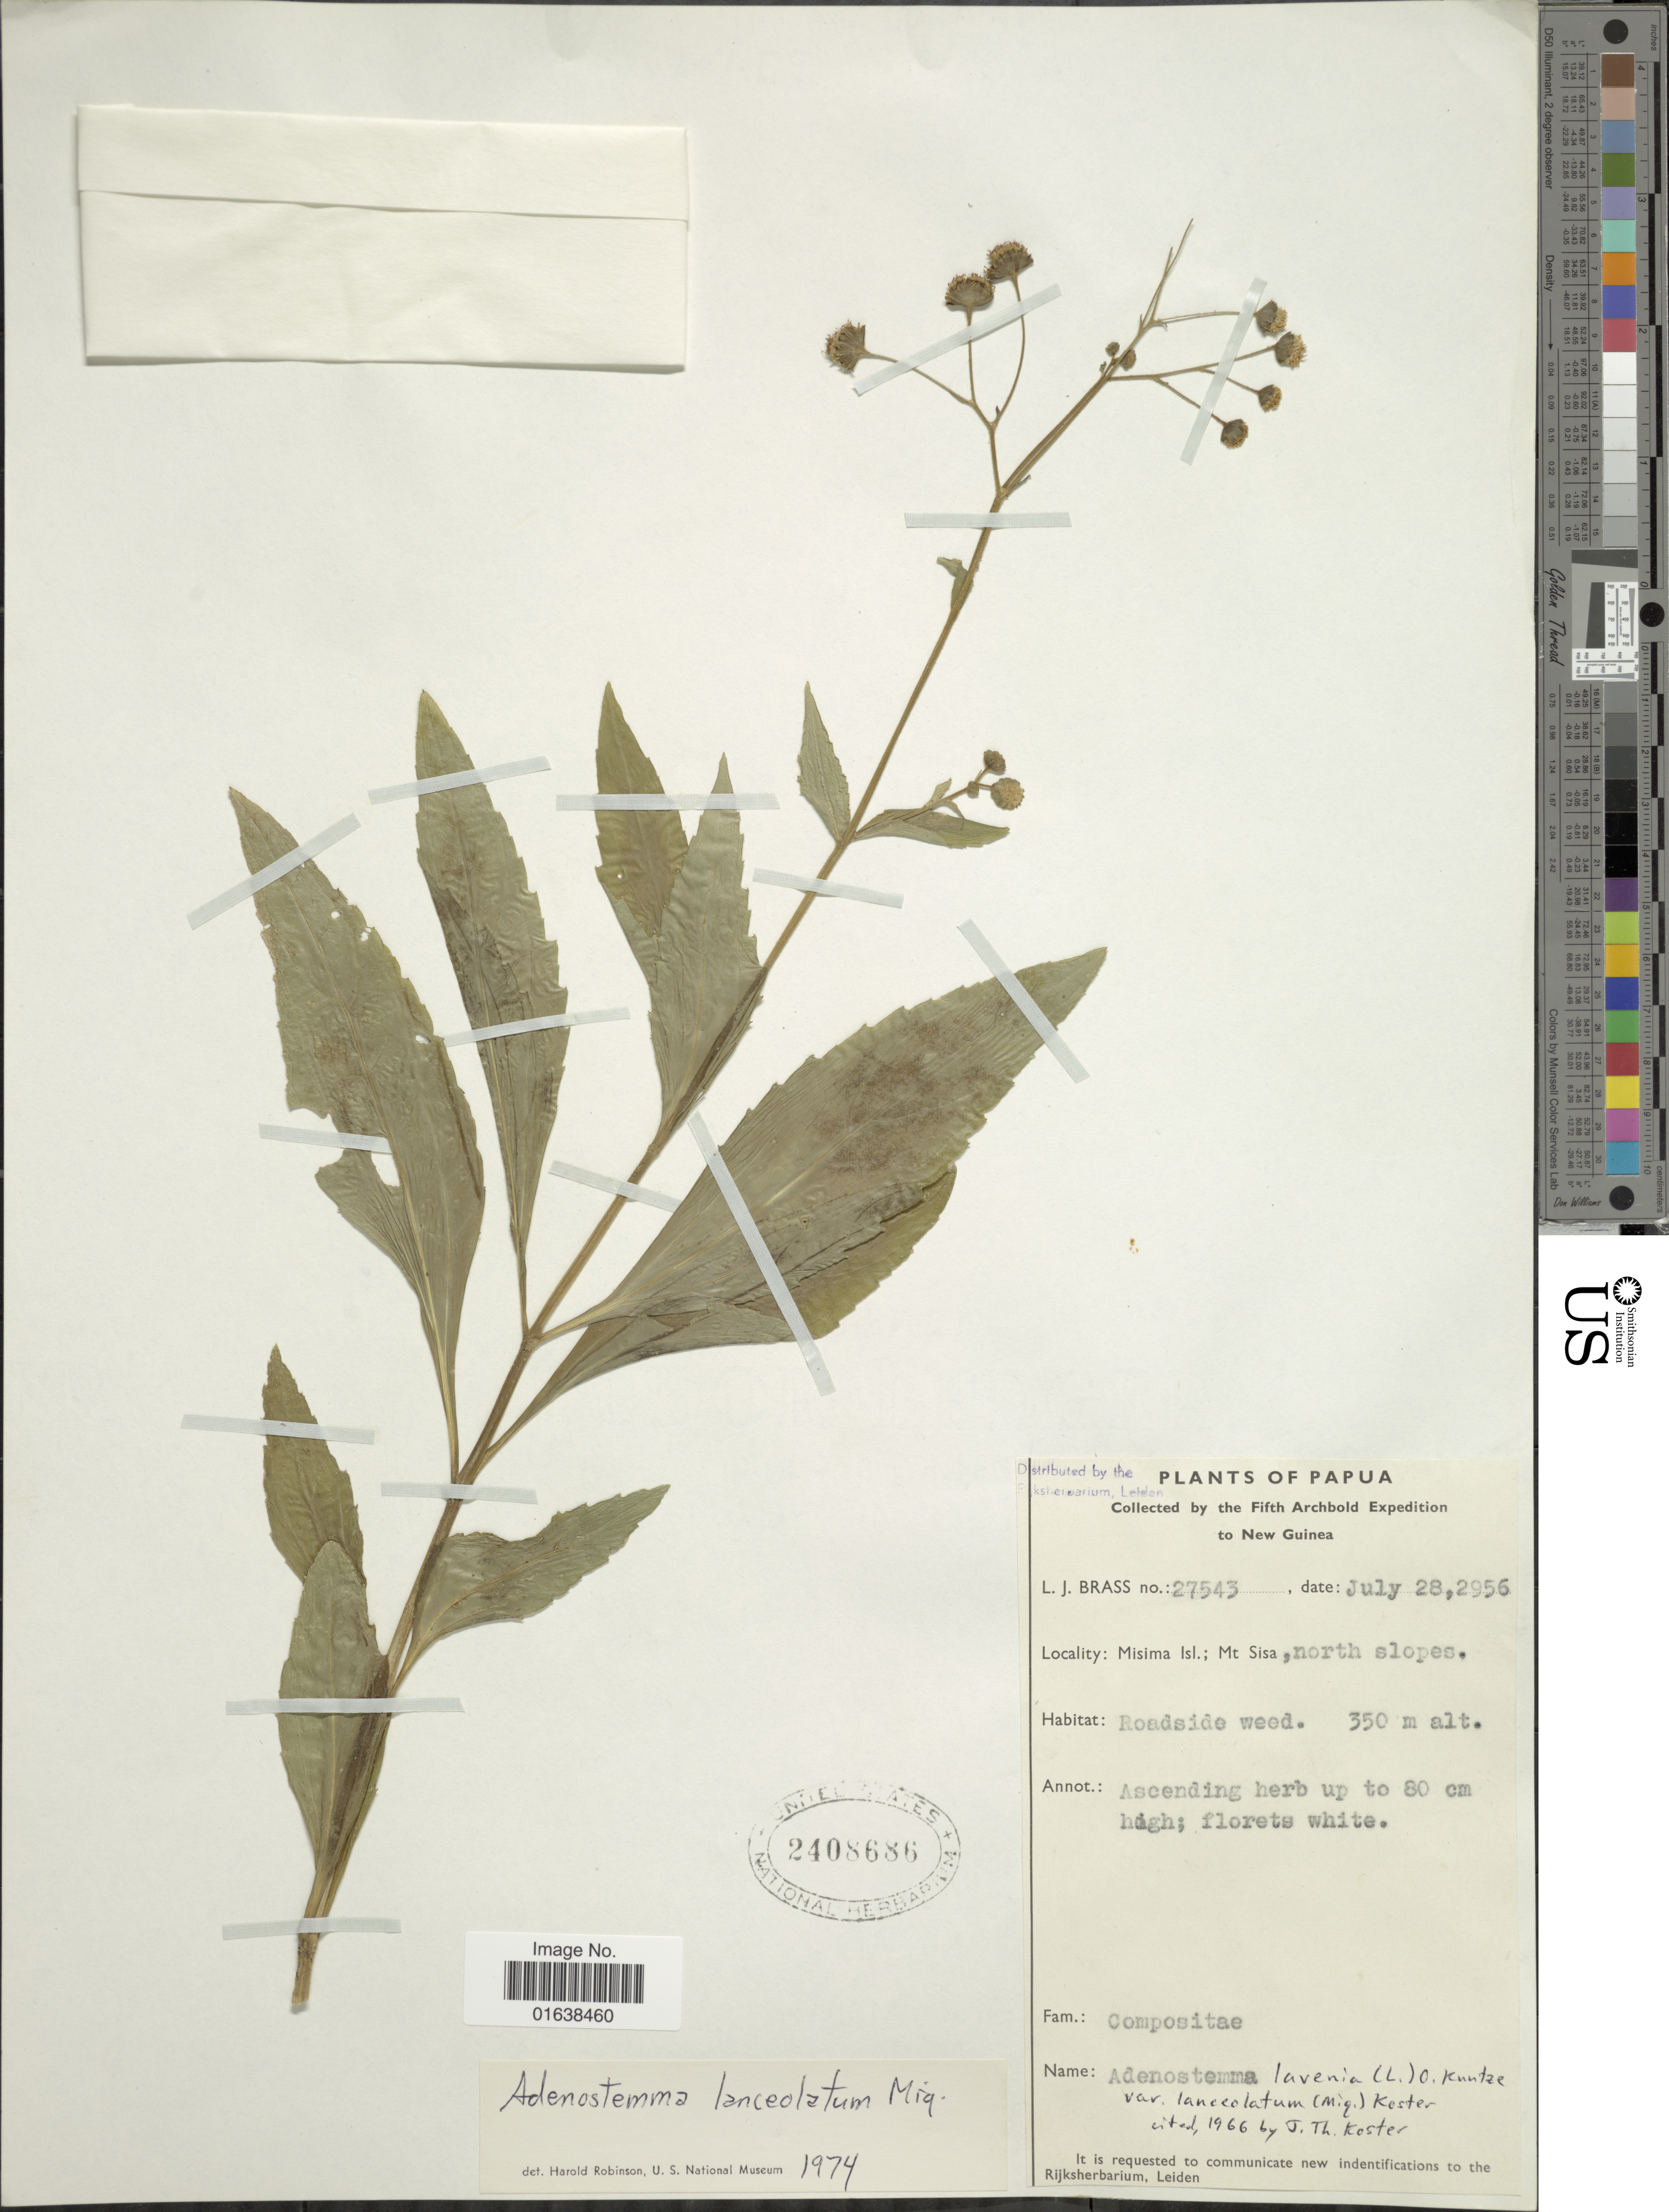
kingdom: Plantae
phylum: Tracheophyta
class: Magnoliopsida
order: Asterales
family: Asteraceae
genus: Adenostemma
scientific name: Adenostemma lanceolatum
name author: Miq.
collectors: L. J. Brass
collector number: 27543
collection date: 1956-07-28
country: Papua New Guinea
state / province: Milne Bay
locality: Papua. Misima Isl.; Mt Sisa, north slopes. Roadside weed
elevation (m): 350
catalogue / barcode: US 2408686